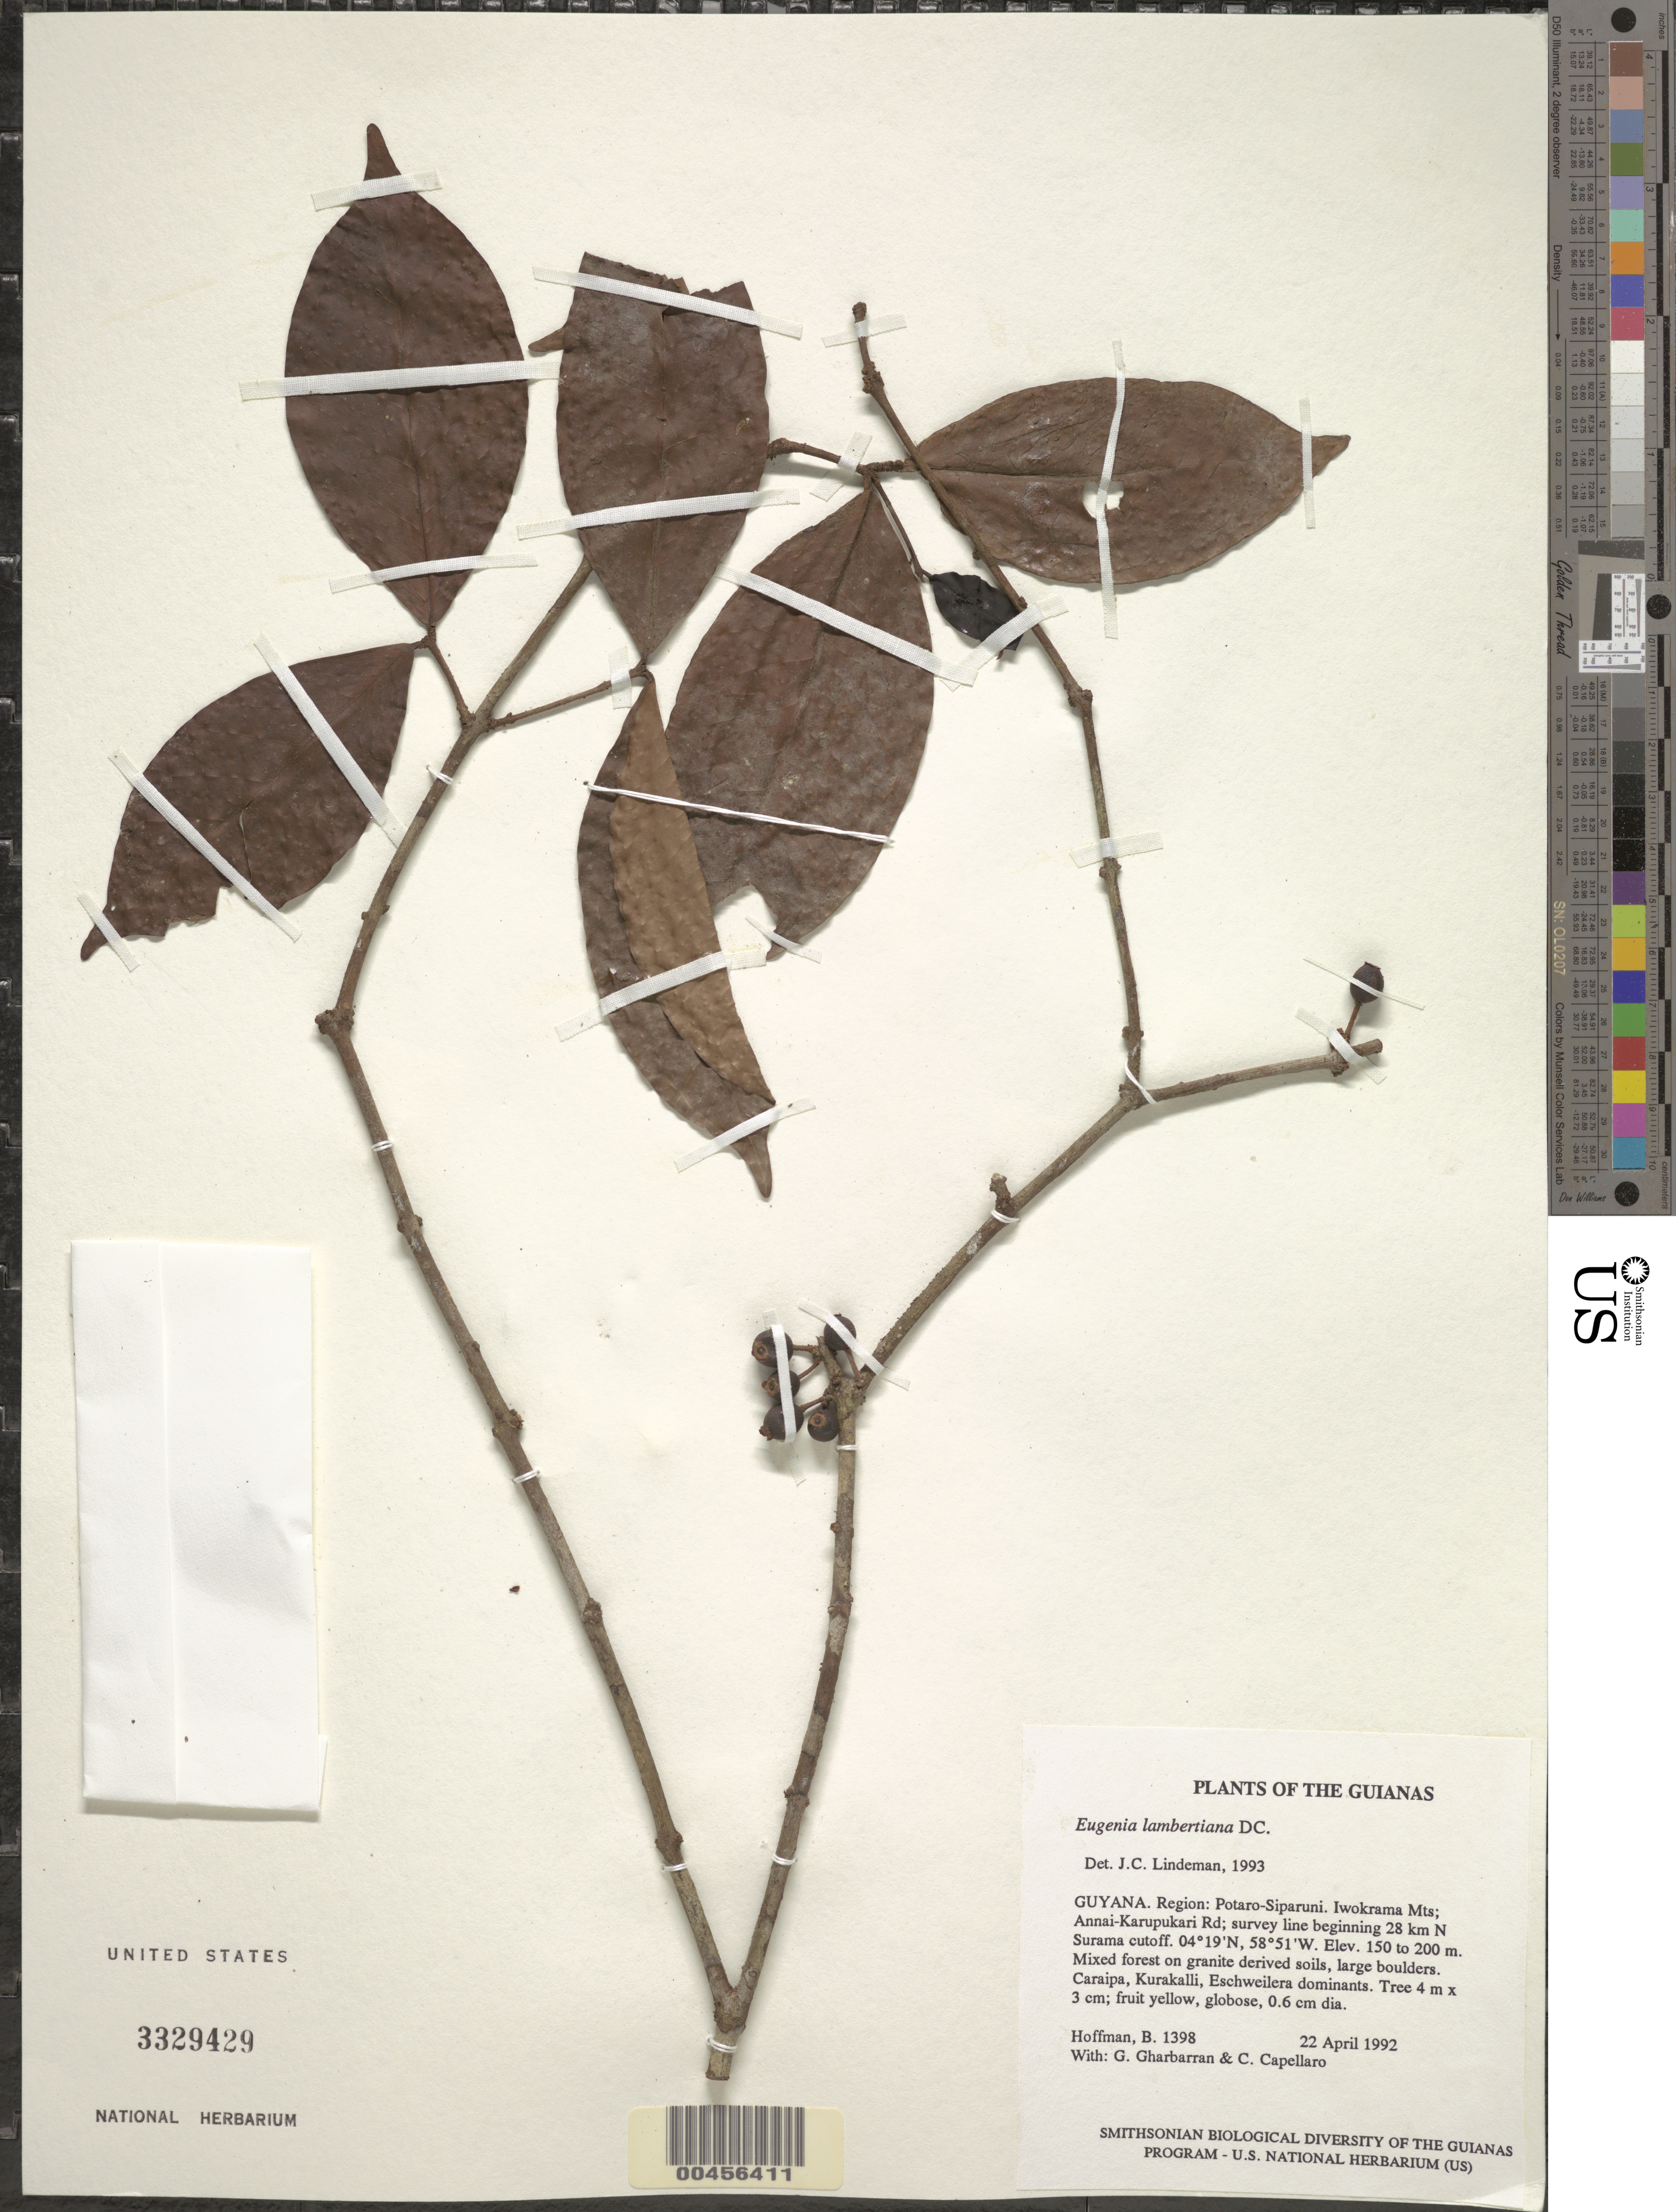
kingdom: Plantae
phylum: Tracheophyta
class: Magnoliopsida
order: Myrtales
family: Myrtaceae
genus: Eugenia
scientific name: Eugenia lambertiana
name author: DC.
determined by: Lindeman, J. C.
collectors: B. Hoffman, G. Gharbarran & C. Capellaro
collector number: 1398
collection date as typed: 22 April 1992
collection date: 1992-04-22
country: Guyana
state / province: Potaro-Siparuni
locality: Iwokrama Mts; Annai-Karupukari Road; survey line beginning 28 km N of Surama cutoff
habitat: Mixed forest on granite derived soils, large boulders. Caraipa, Kurakalli, Eschweilera dominants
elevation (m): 150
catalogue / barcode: US 3329429